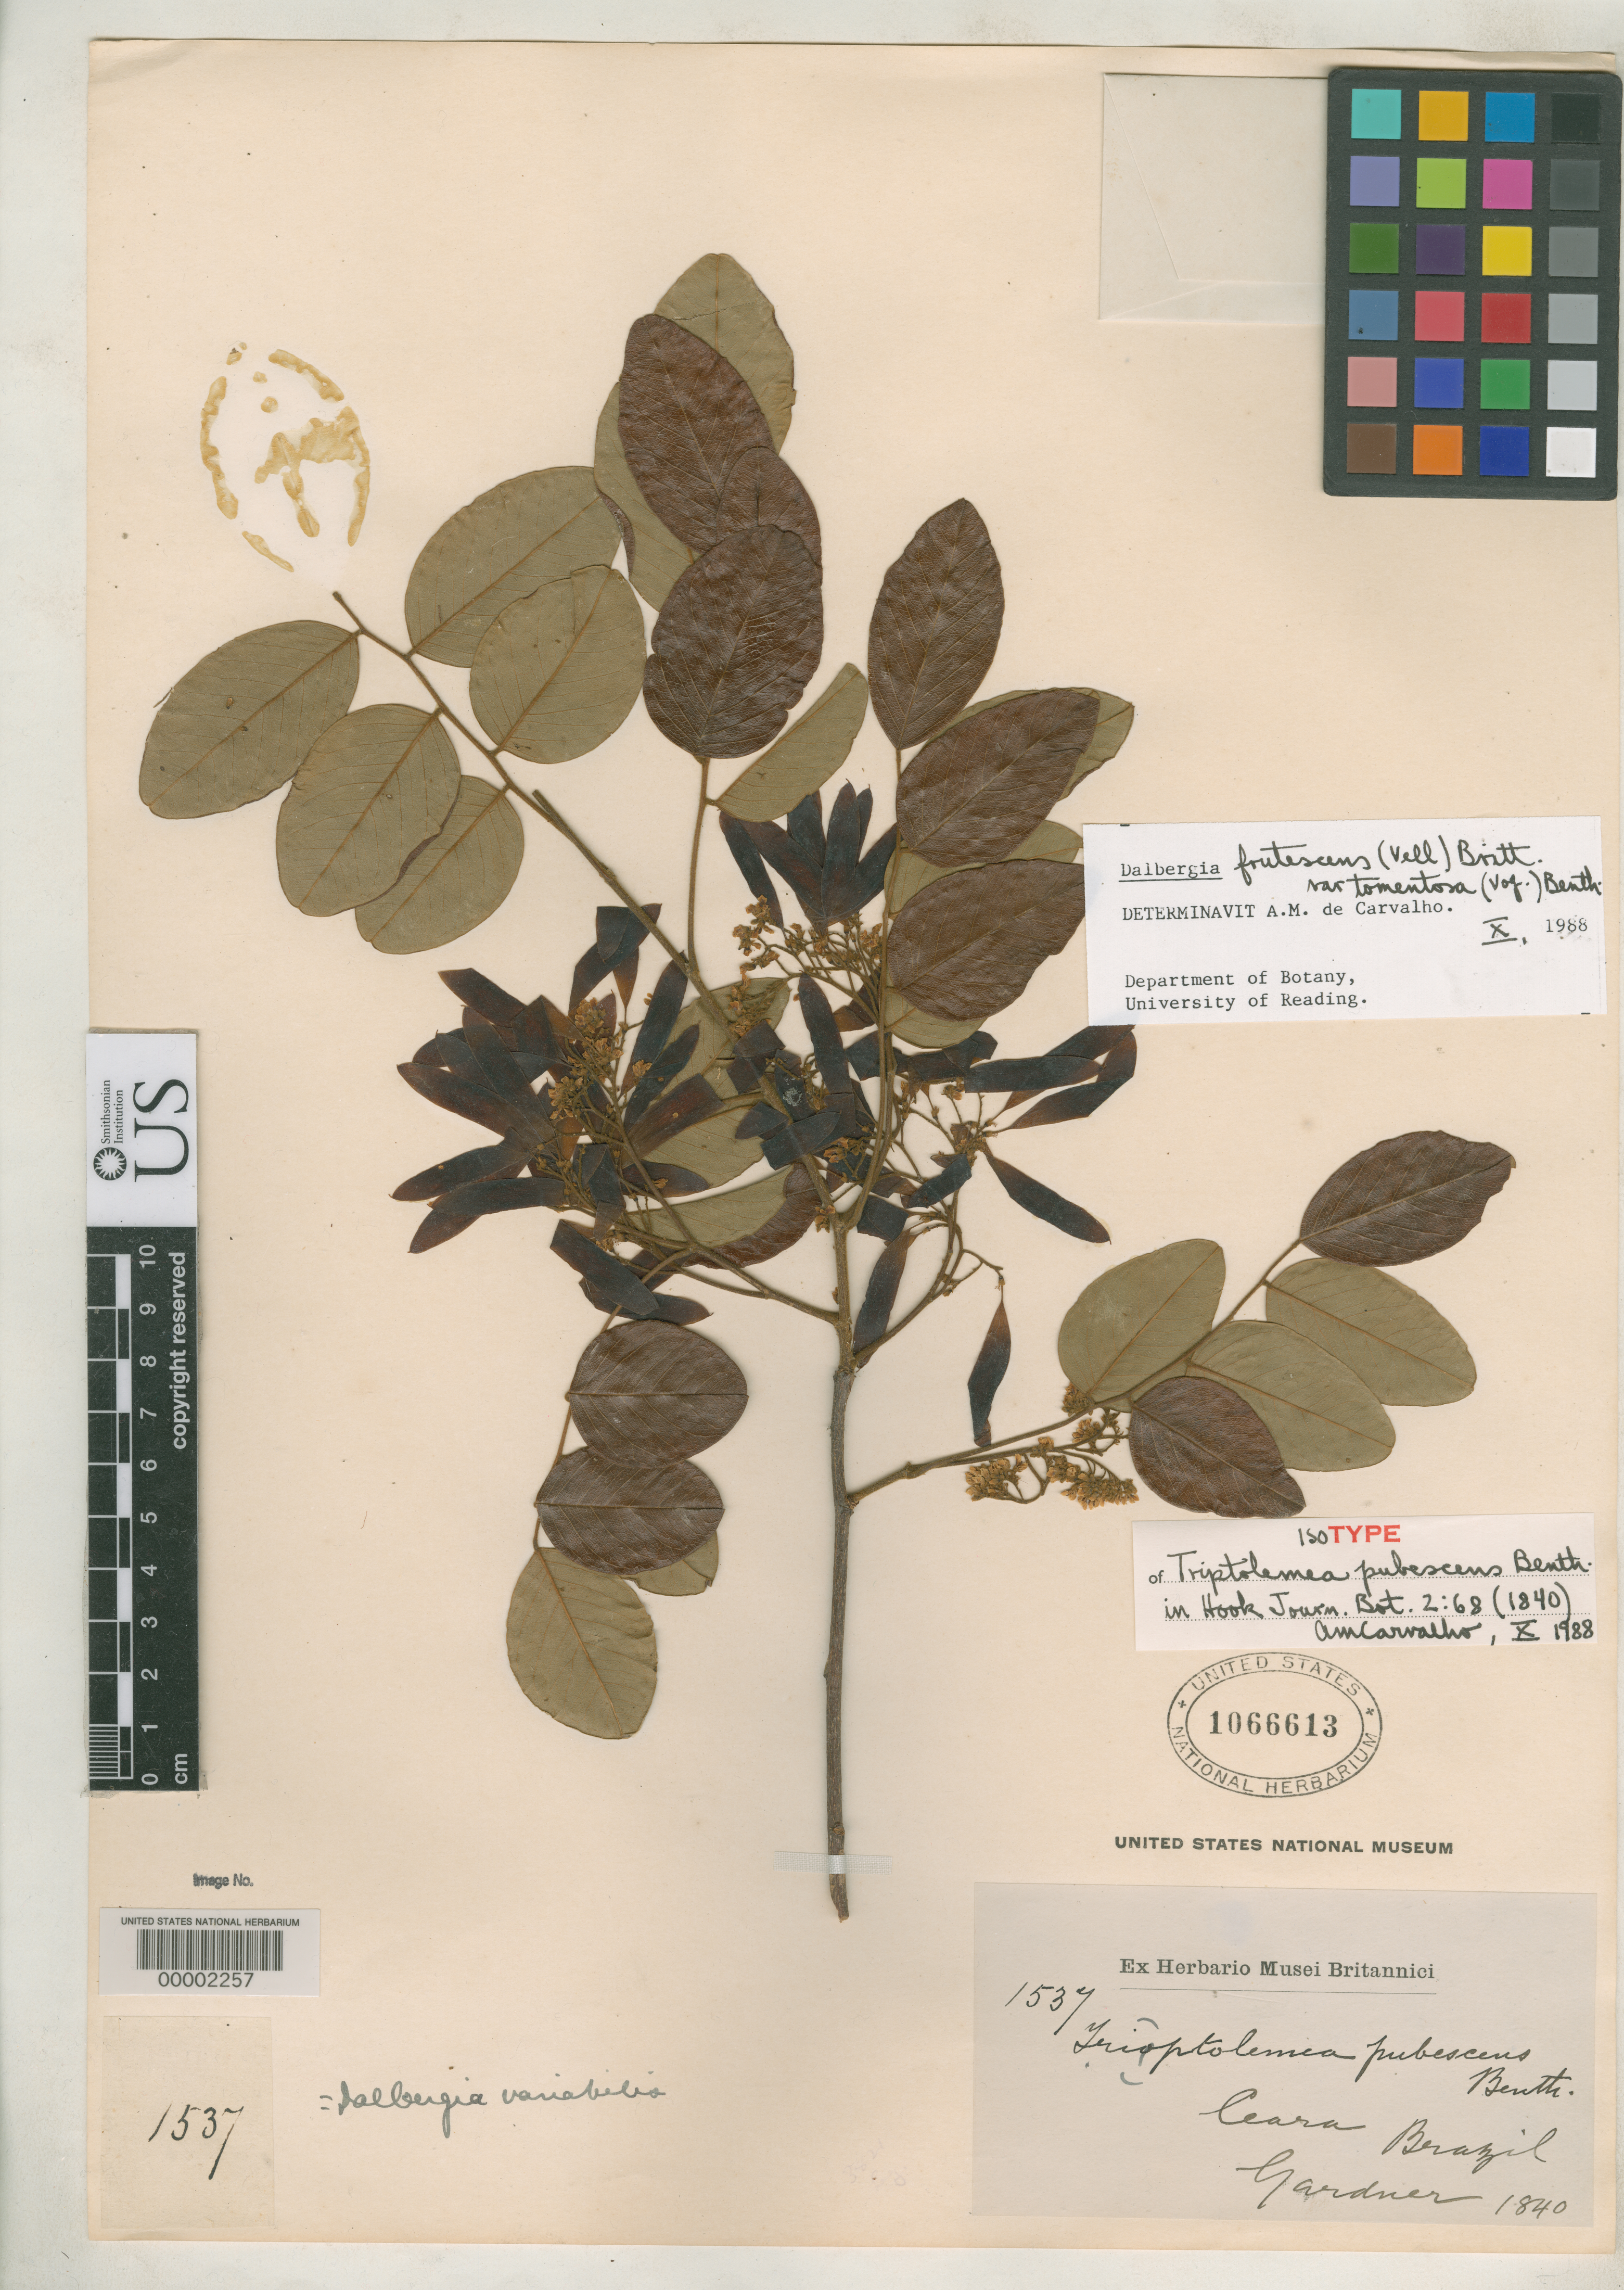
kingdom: Plantae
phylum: Tracheophyta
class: Magnoliopsida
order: Fabales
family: Fabaceae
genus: Trioptolemea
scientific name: Trioptolemea pubescens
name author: Benth. in Hook. f.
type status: Type Collection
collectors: G. Gardner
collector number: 1537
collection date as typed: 1840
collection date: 1840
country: Brazil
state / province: Ceará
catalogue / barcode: US 1066613